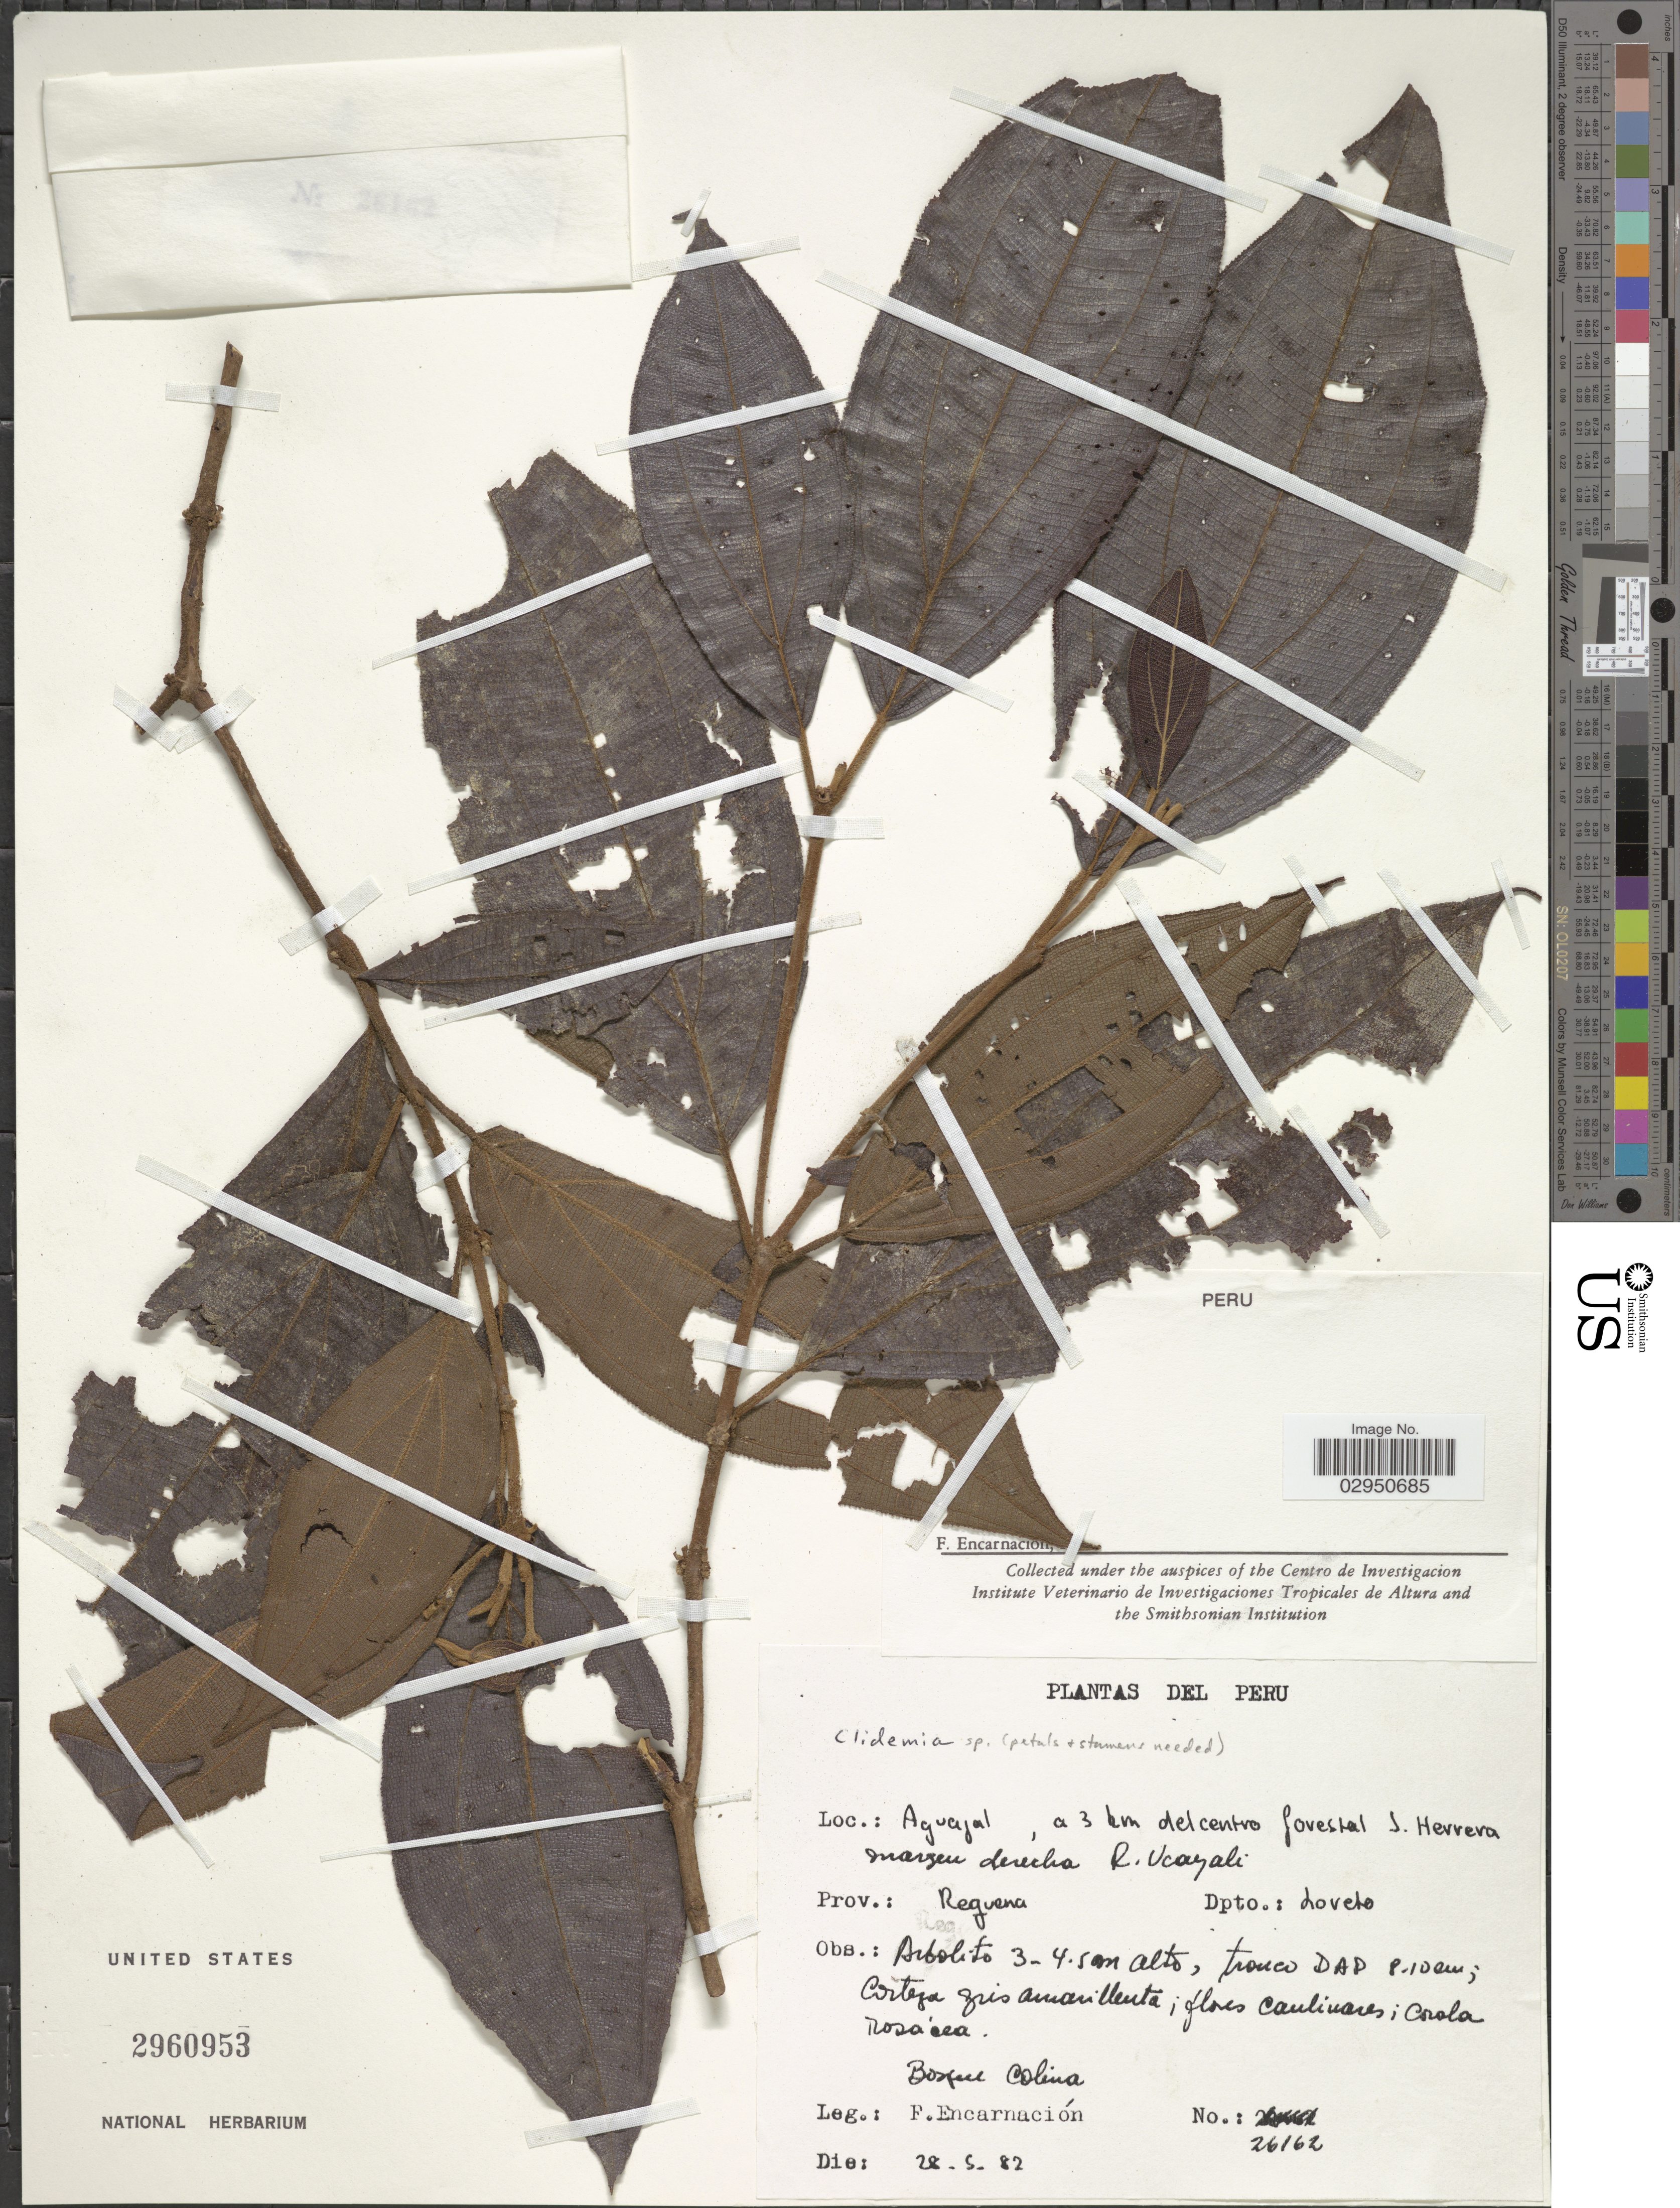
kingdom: Plantae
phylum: Tracheophyta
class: Magnoliopsida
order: Myrtales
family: Melastomataceae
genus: Clidemia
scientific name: Clidemia piperifolia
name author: Gleason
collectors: F. Encarnación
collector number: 26162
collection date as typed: Transcribed d/m/y: 28/5/82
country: Peru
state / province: Loreto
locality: Aguajal, a 3 km del centro forestal J. Herrera margen derecha R. Ucayali. Prov.: Requena. Dpto. Loreto.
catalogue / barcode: US 2960953